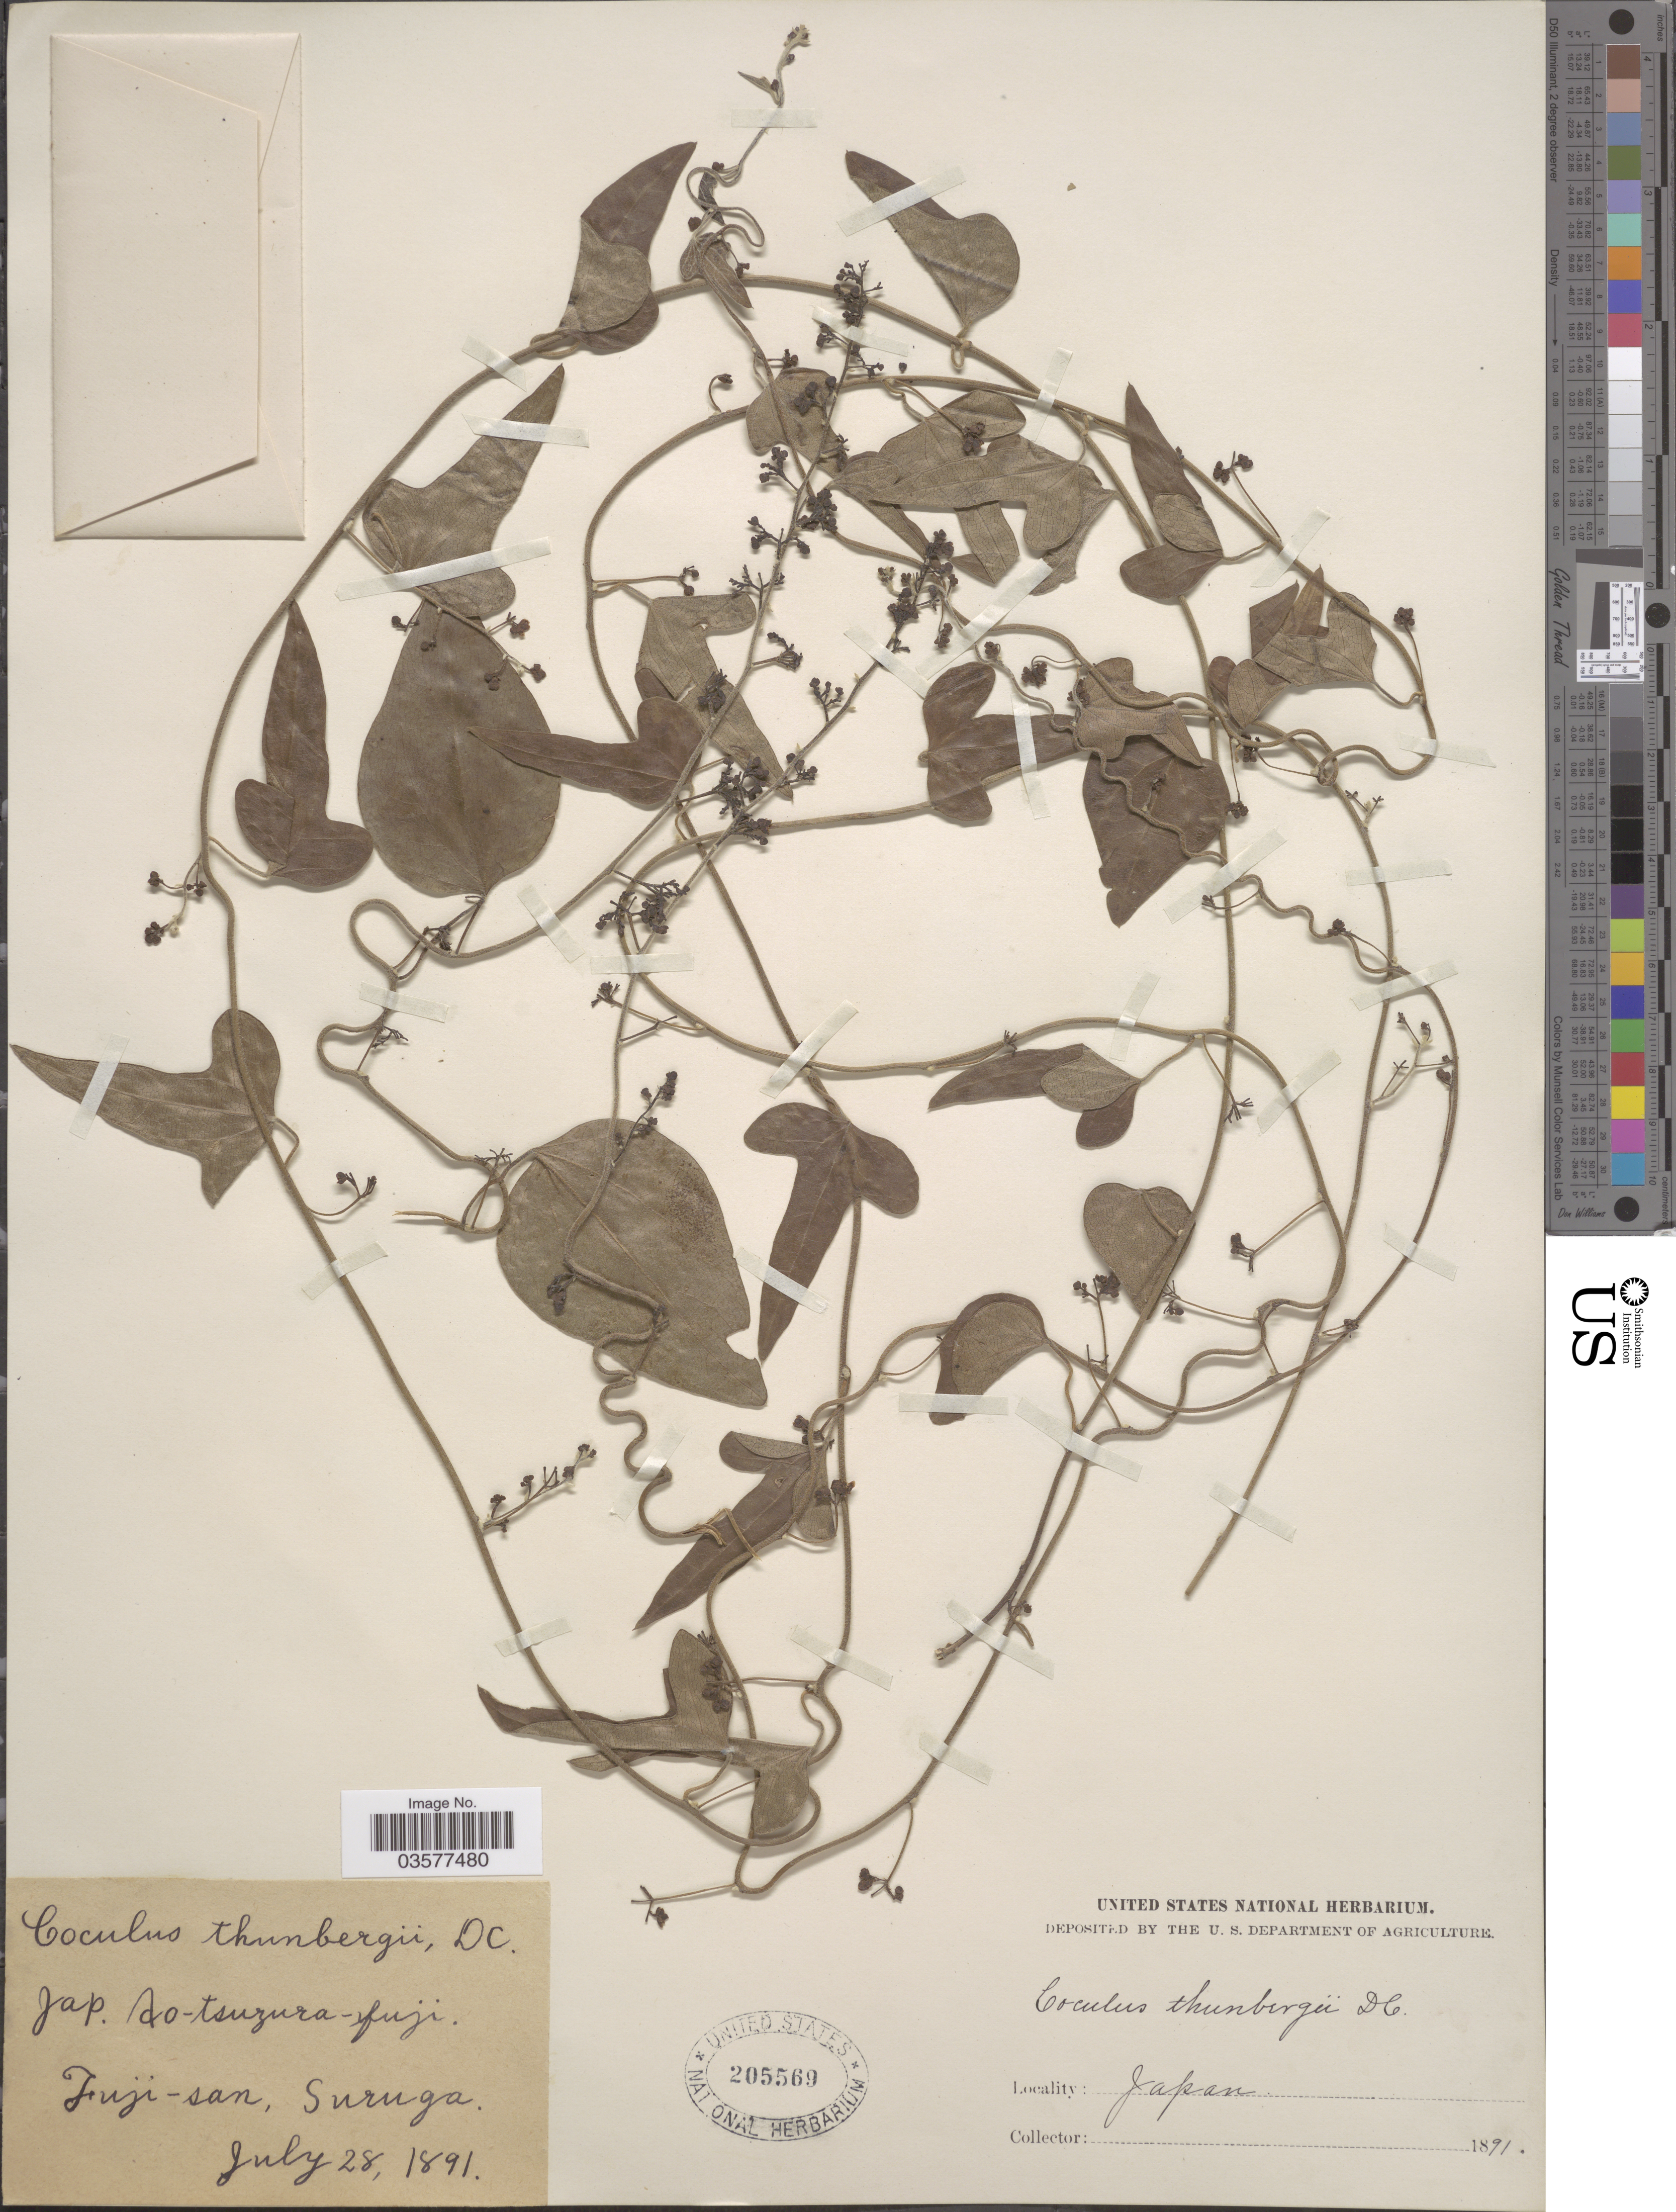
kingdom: Plantae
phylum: Tracheophyta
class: Magnoliopsida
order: Ranunculales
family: Menispermaceae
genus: Cocculus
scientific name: Cocculus orbiculatus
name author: (L.) DC.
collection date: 1891-07-28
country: Japan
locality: Fuji-san, Suruga.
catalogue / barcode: US 205569